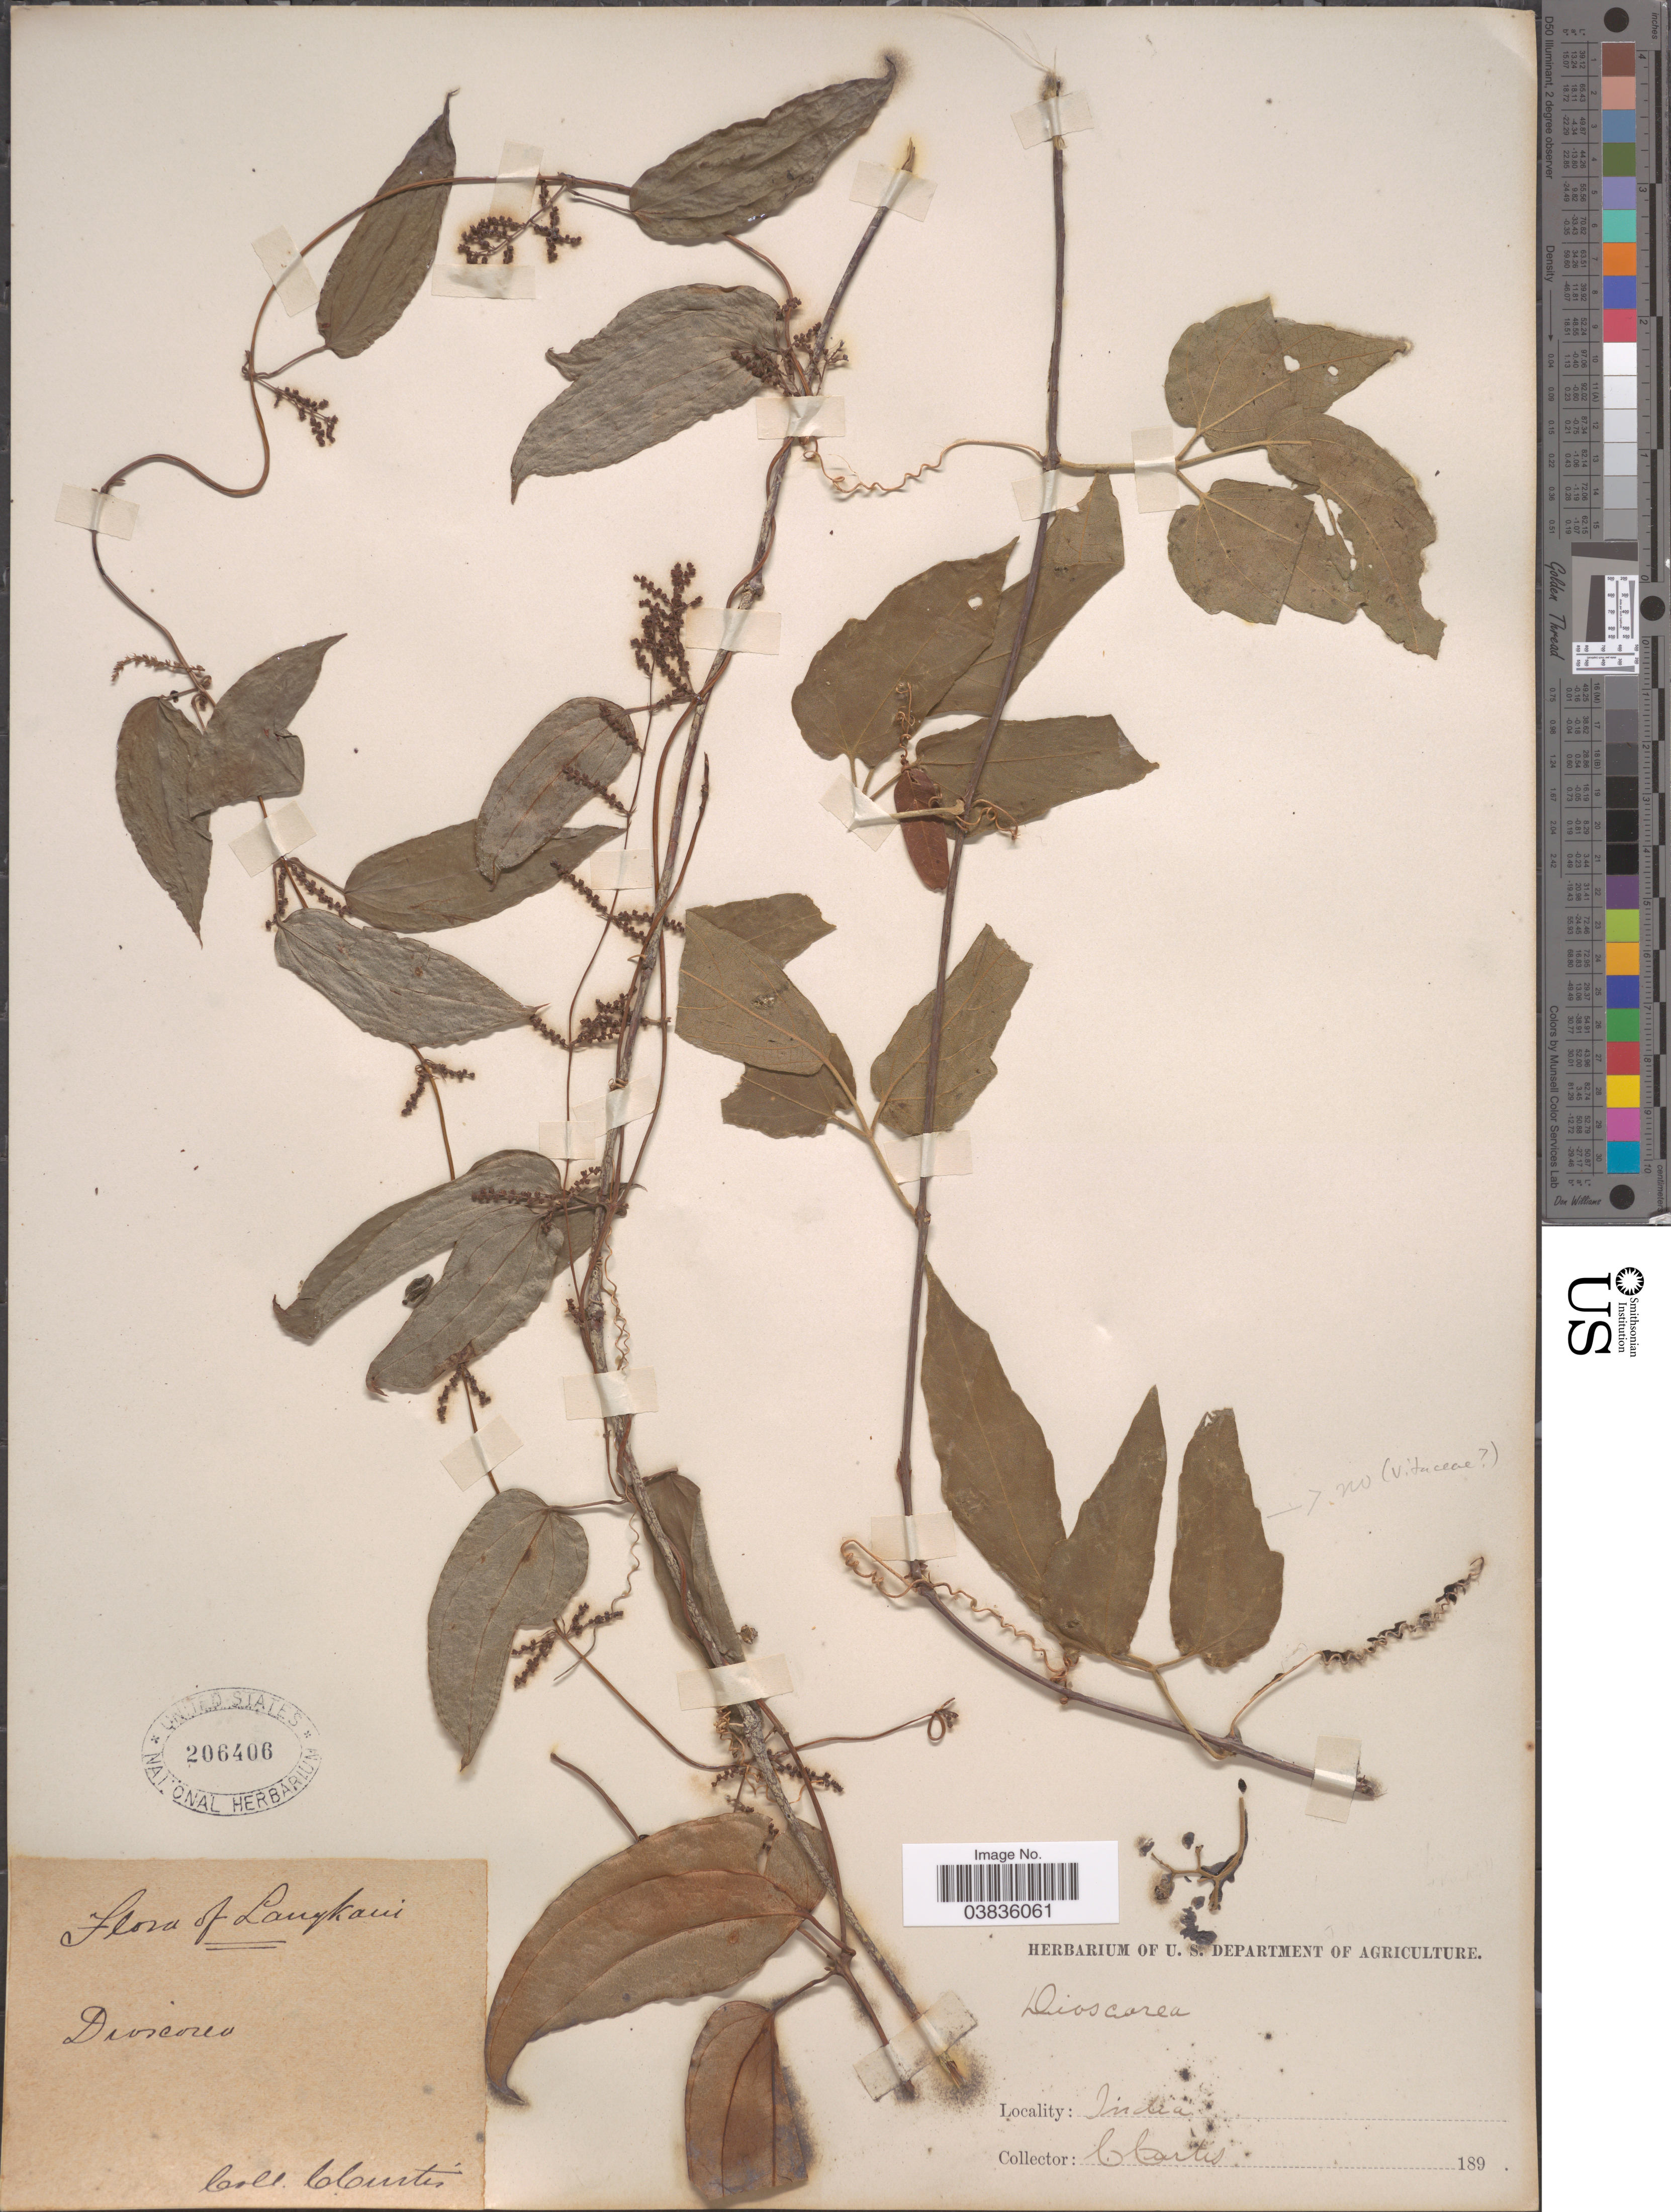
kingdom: Plantae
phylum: Tracheophyta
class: Liliopsida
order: Dioscoreales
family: Dioscoreaceae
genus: Dioscorea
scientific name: Dioscorea sp.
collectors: C. Curtis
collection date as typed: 189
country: India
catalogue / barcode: US 206406